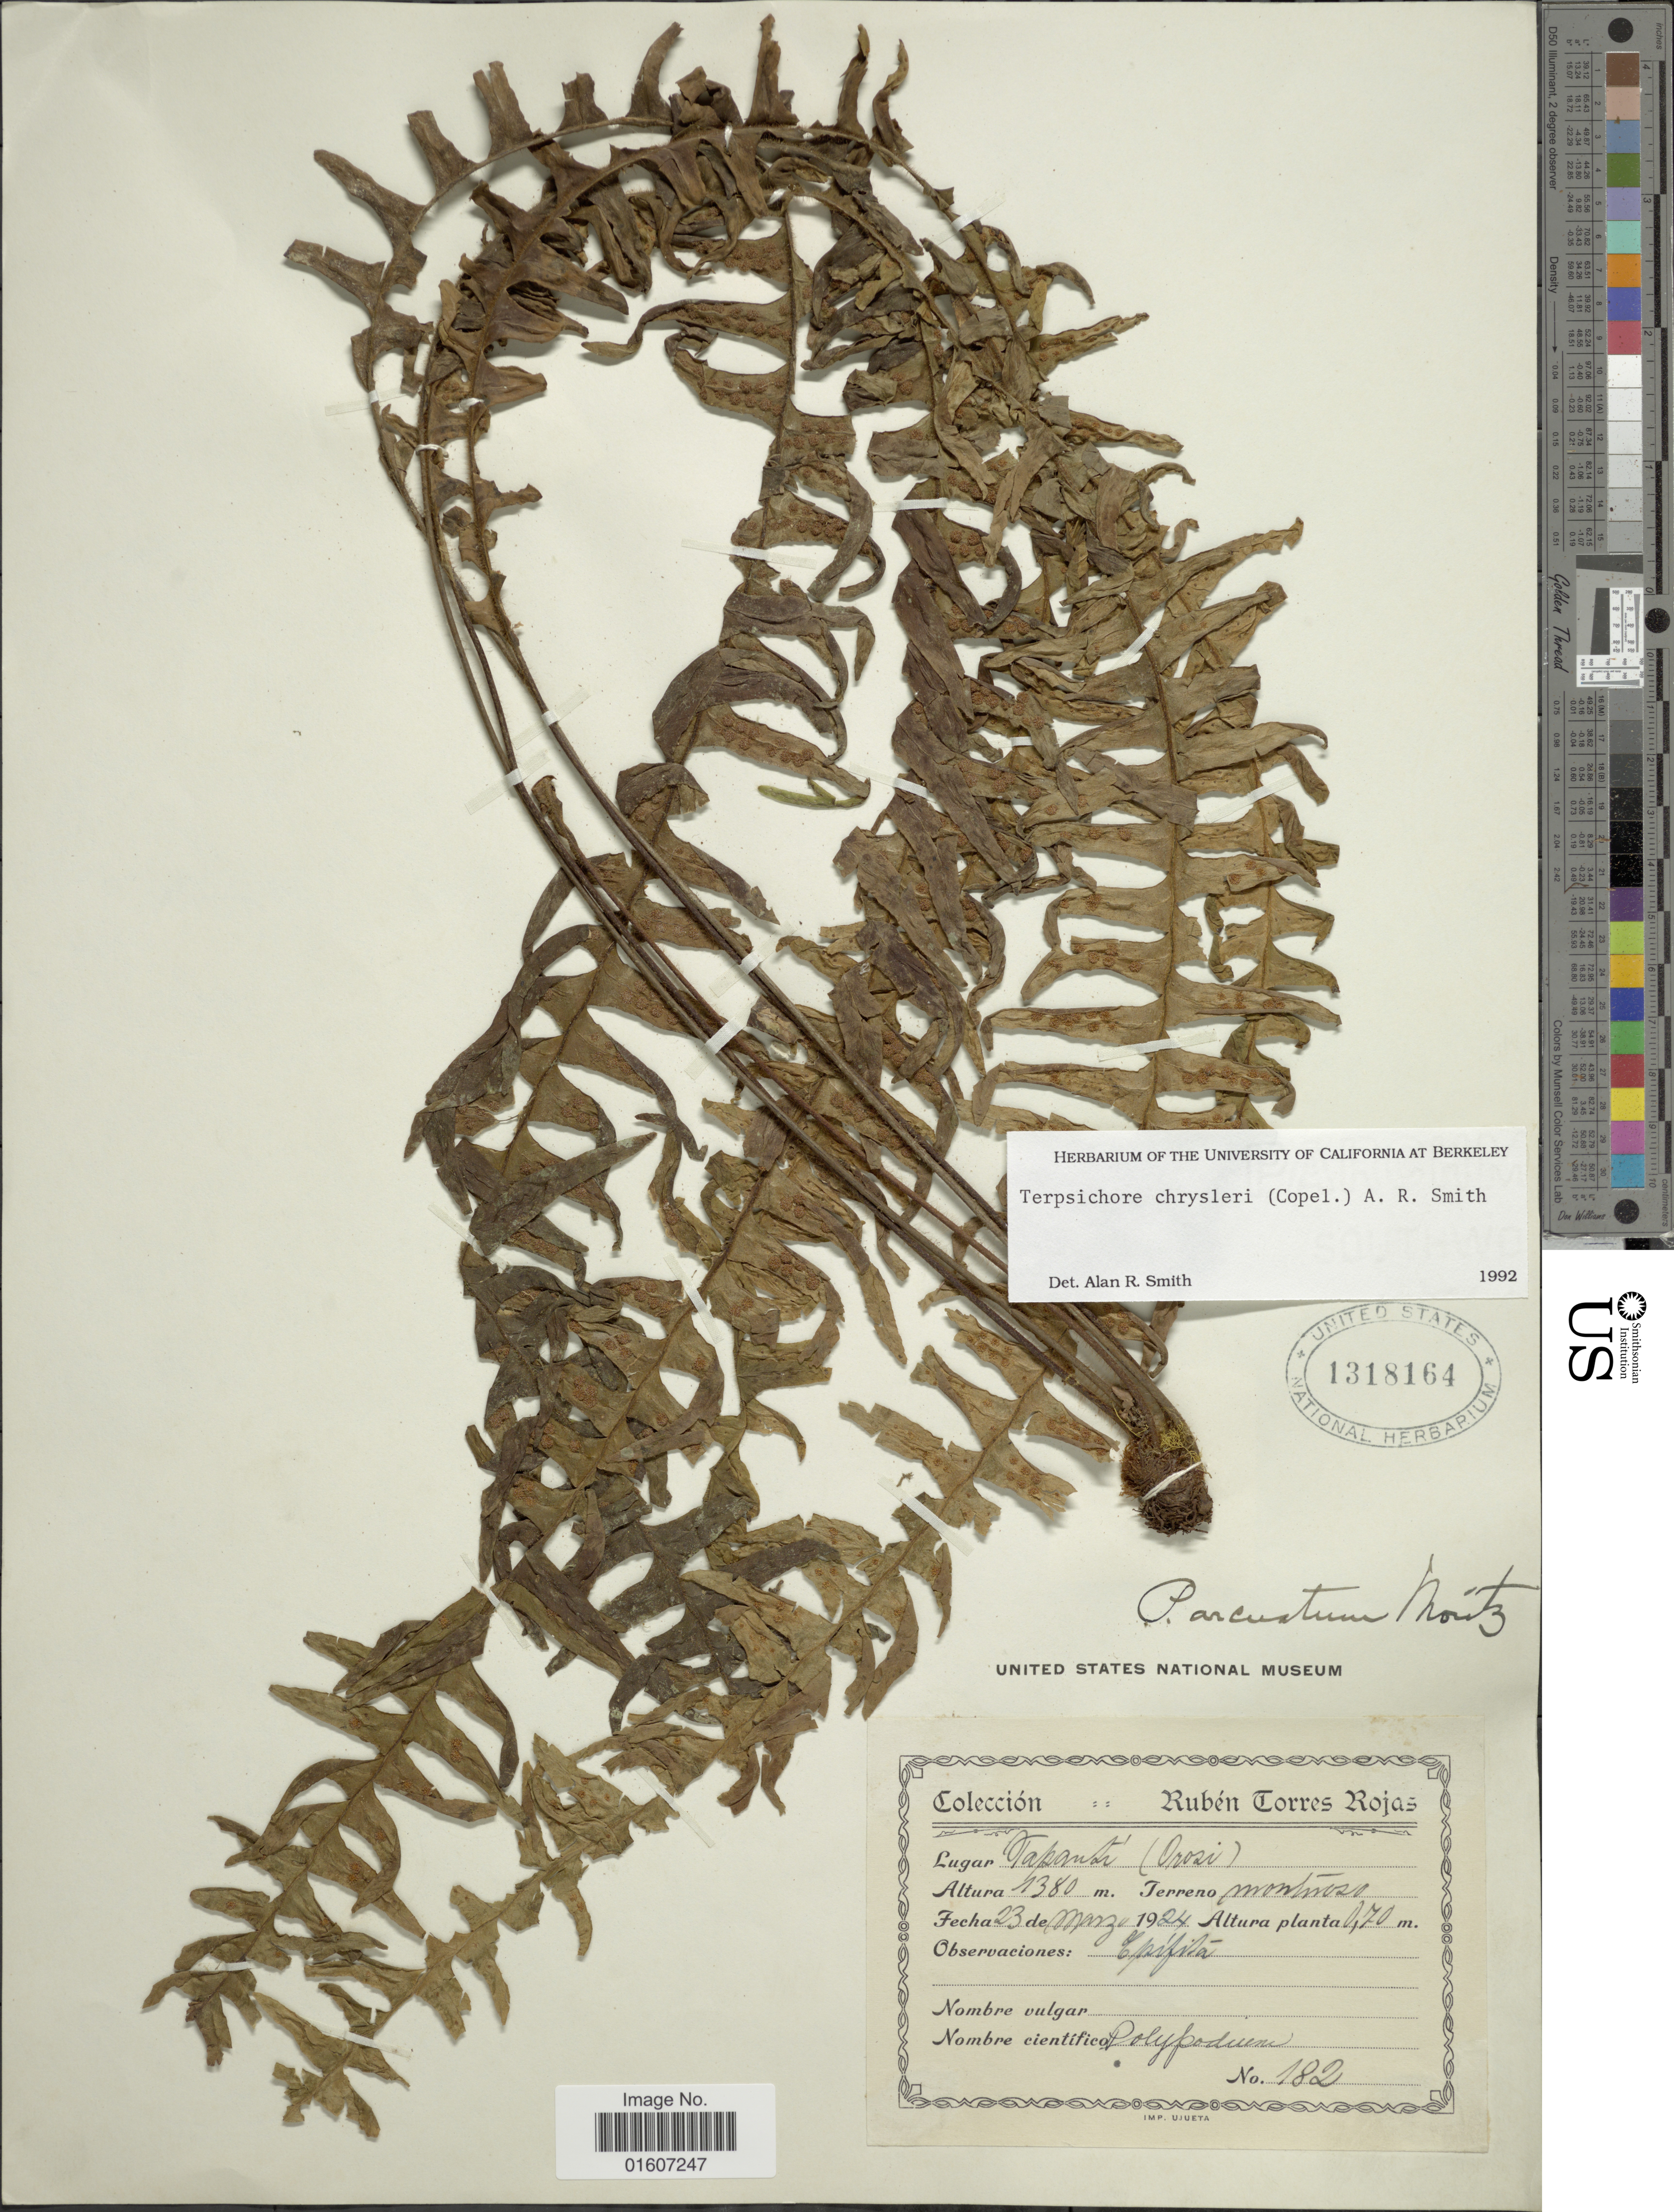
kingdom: Plantae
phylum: Tracheophyta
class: Polypodiopsida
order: Polypodiales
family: Polypodiaceae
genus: Terpsichore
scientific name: Terpsichore chrysleri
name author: (Copel.) A.R. Sm.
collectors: R. Torres Rojas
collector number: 182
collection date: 1924-03-23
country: Costa Rica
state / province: Cartago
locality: Tapantí (Orosí)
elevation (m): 70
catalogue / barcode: US 1318164